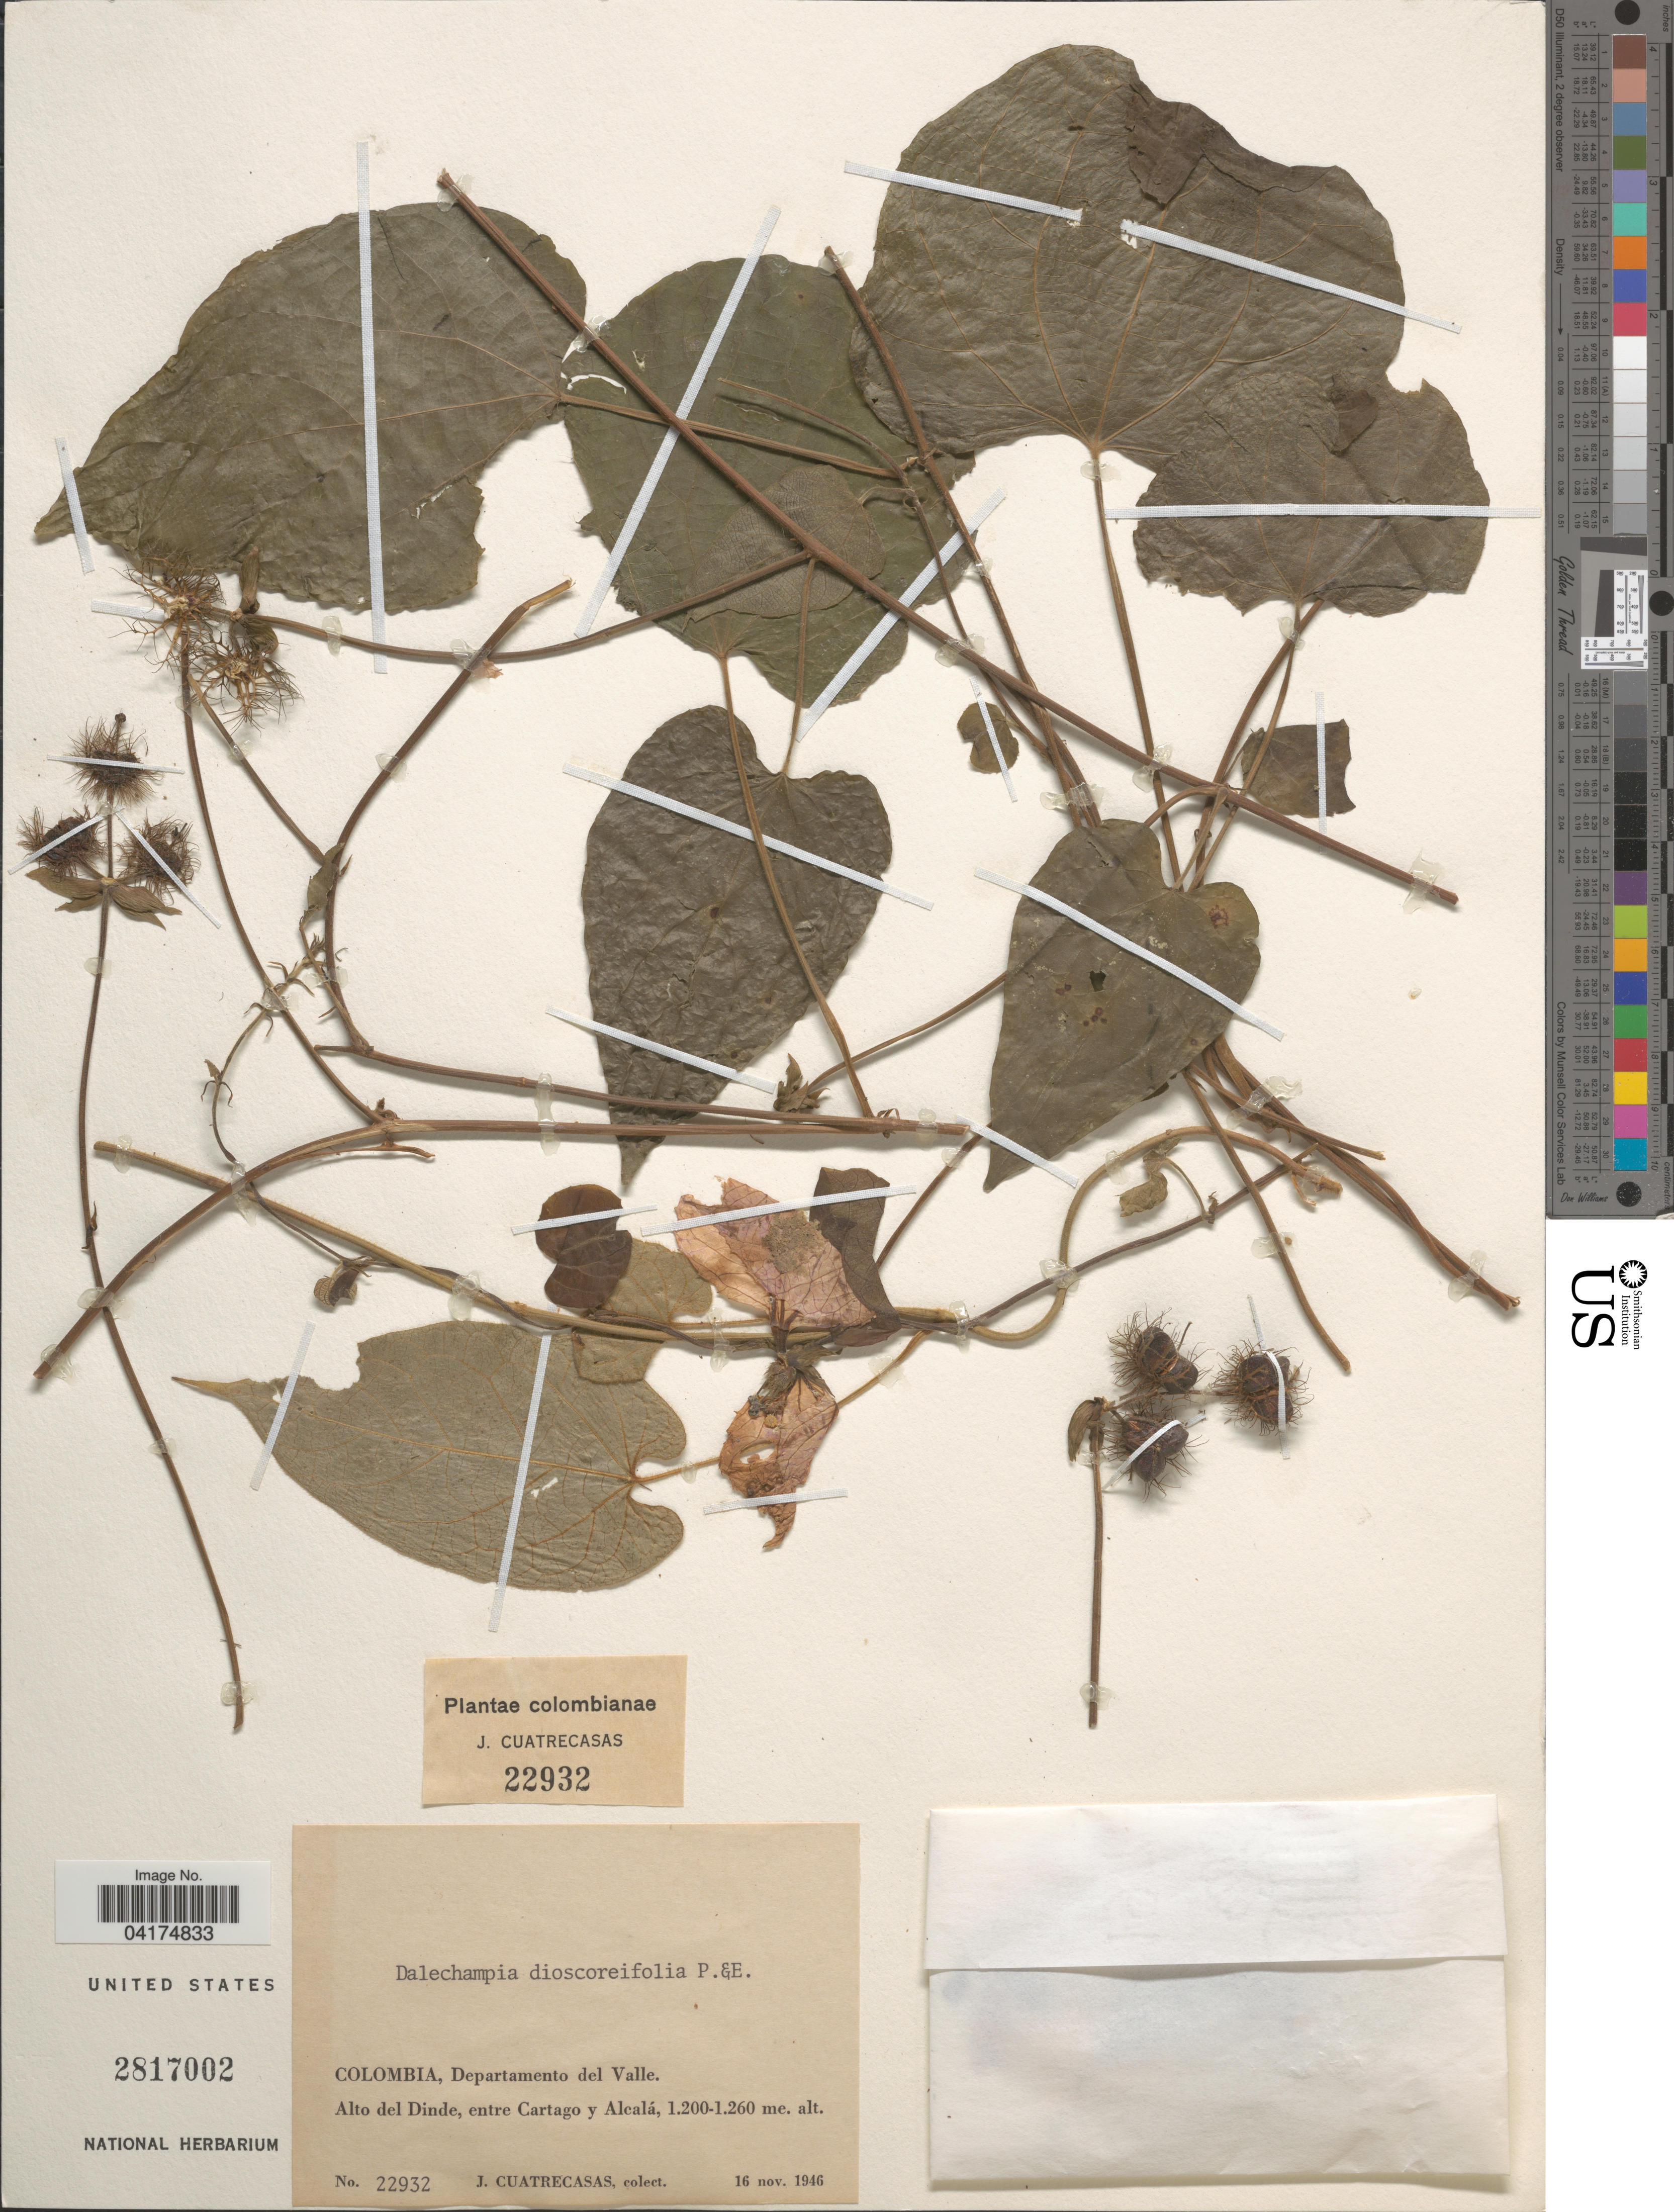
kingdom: Plantae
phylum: Tracheophyta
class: Magnoliopsida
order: Malpighiales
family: Euphorbiaceae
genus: Dalechampia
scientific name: Dalechampia dioscoreifolia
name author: Poepp.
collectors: J. Cuatrecasas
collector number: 22932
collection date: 1946-11-16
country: Colombia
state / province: Valle del Cauca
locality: Departamento del Valle. Alto del Dinde, entre Cartago y Alcalá.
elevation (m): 1200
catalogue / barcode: US 2817002